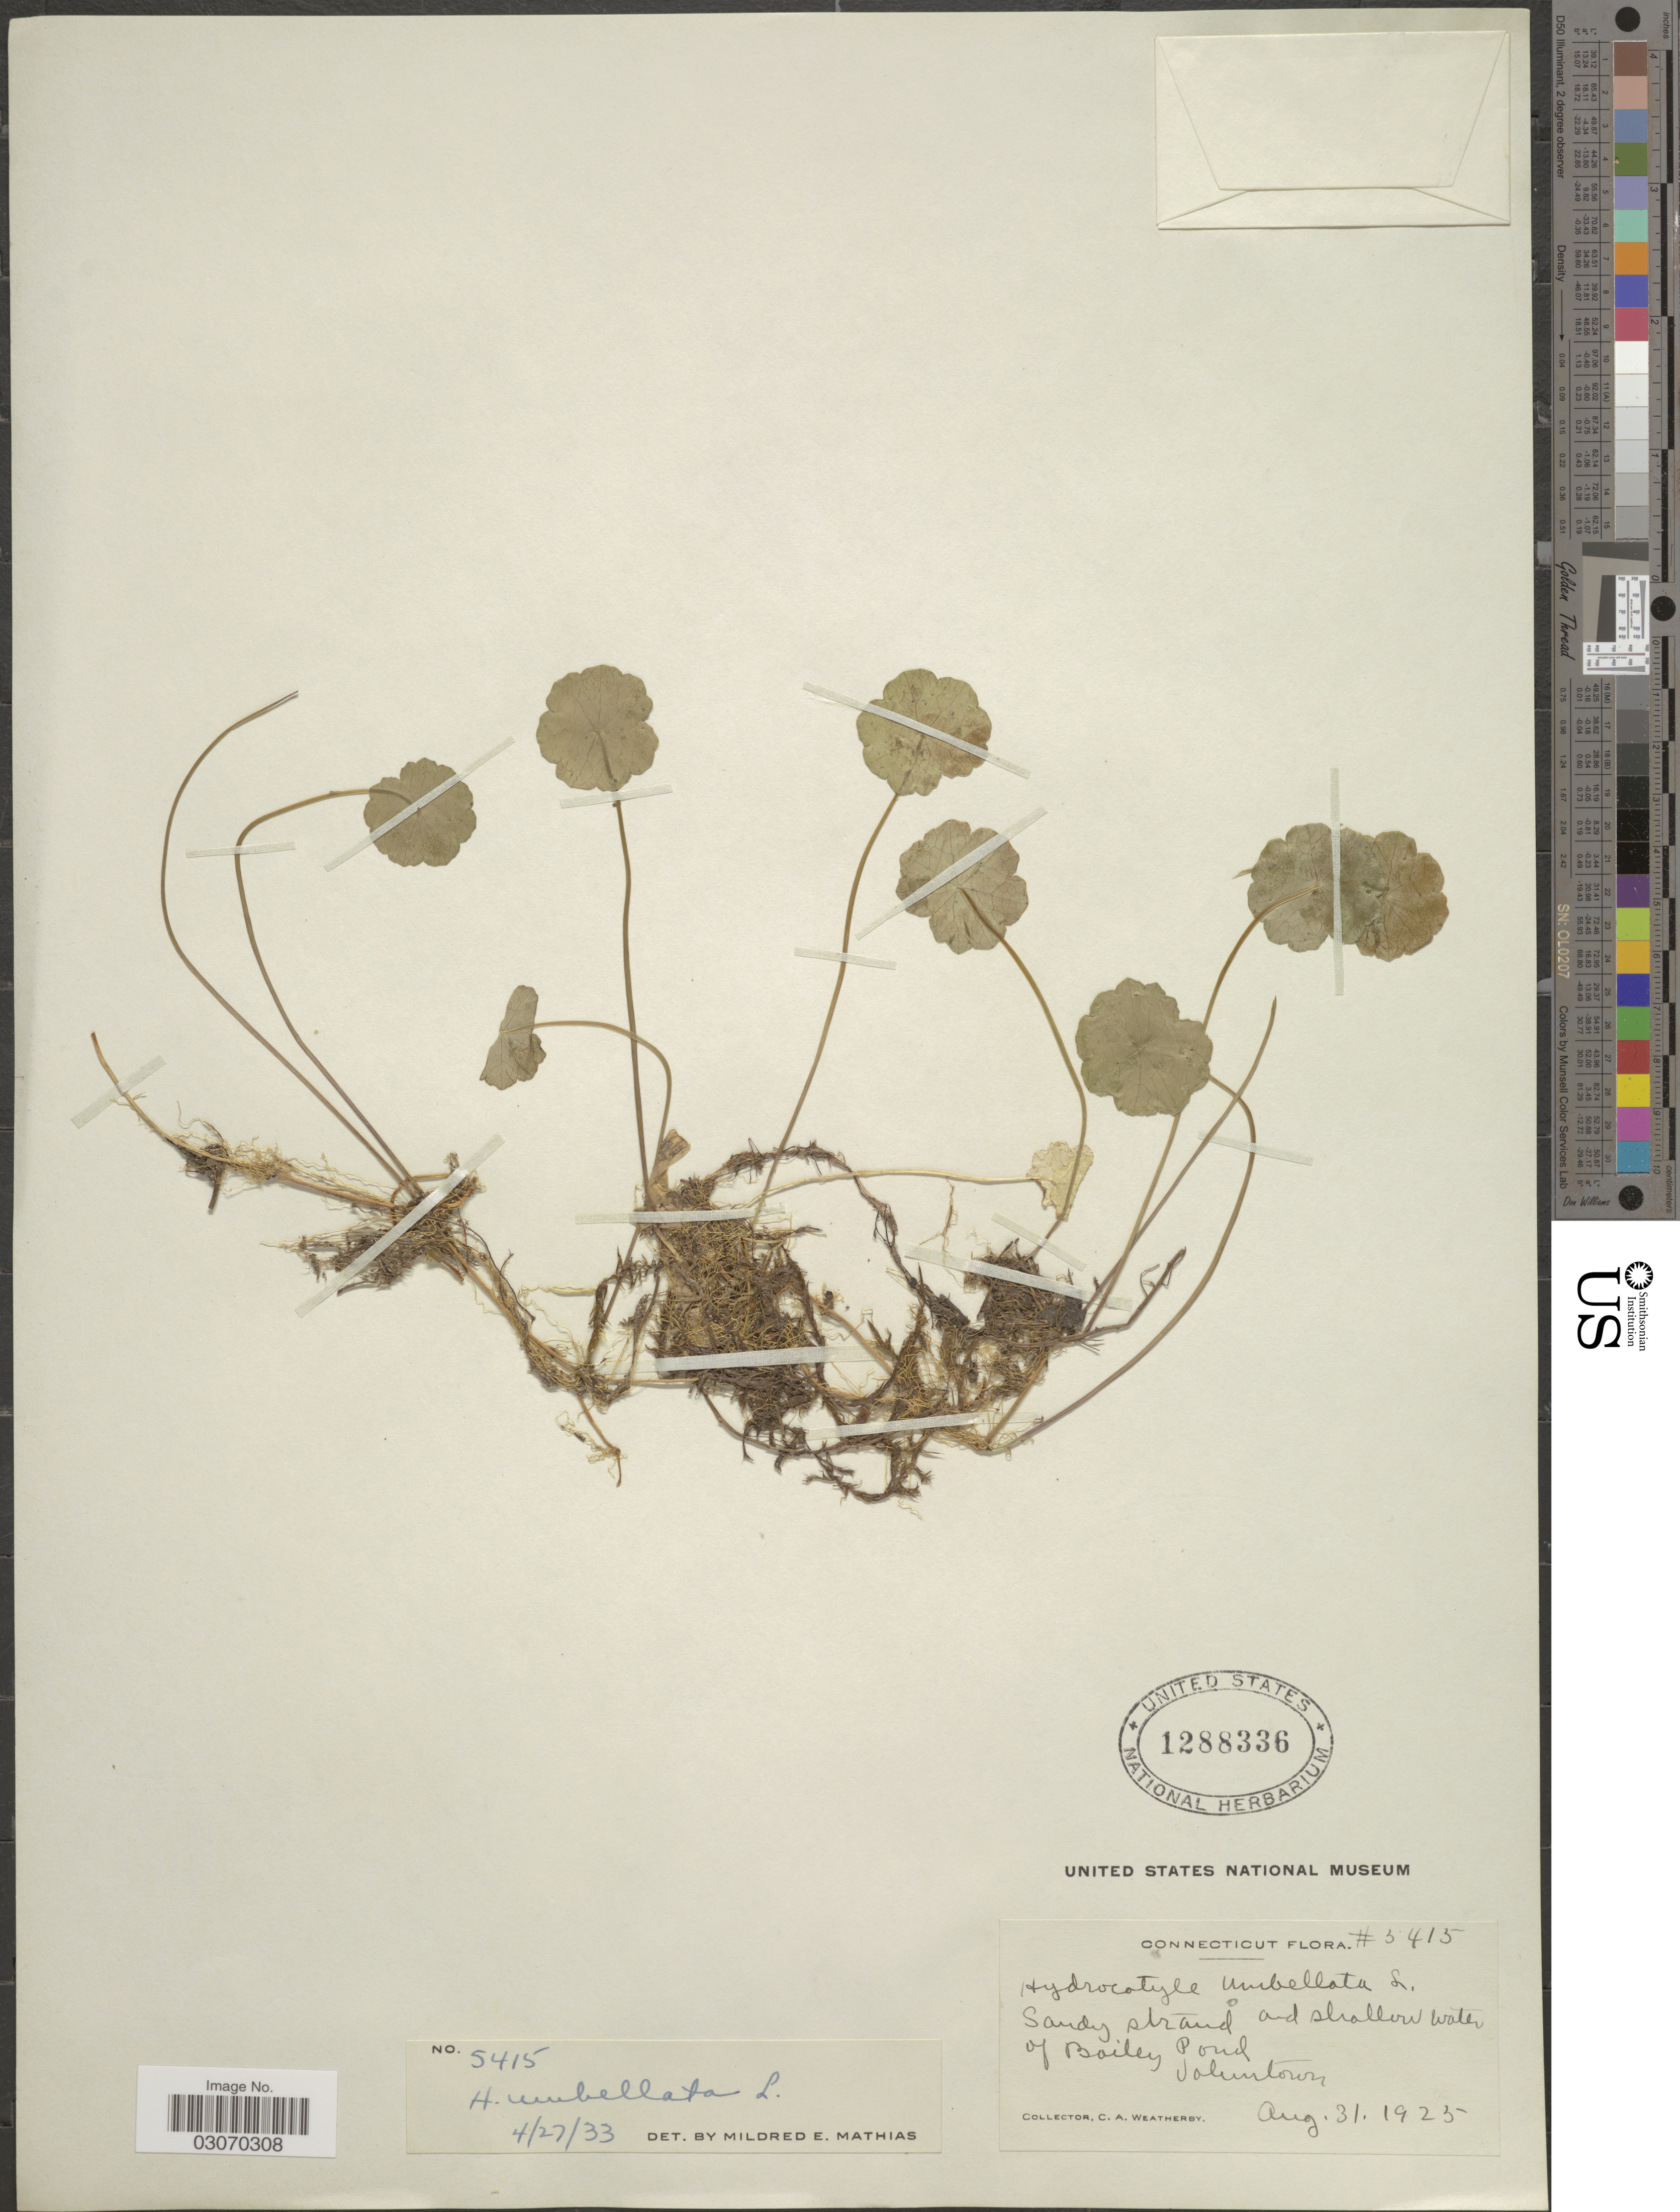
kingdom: Plantae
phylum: Tracheophyta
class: Magnoliopsida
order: Apiales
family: Araliaceae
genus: Hydrocotyle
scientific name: Hydrocotyle umbellata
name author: L.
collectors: C. A. Weatherby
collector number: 3415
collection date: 1925-08-31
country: United States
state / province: Connecticut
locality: Sandy strand and shallow water of Bailey Pond. Johnstown.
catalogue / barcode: US 1288336